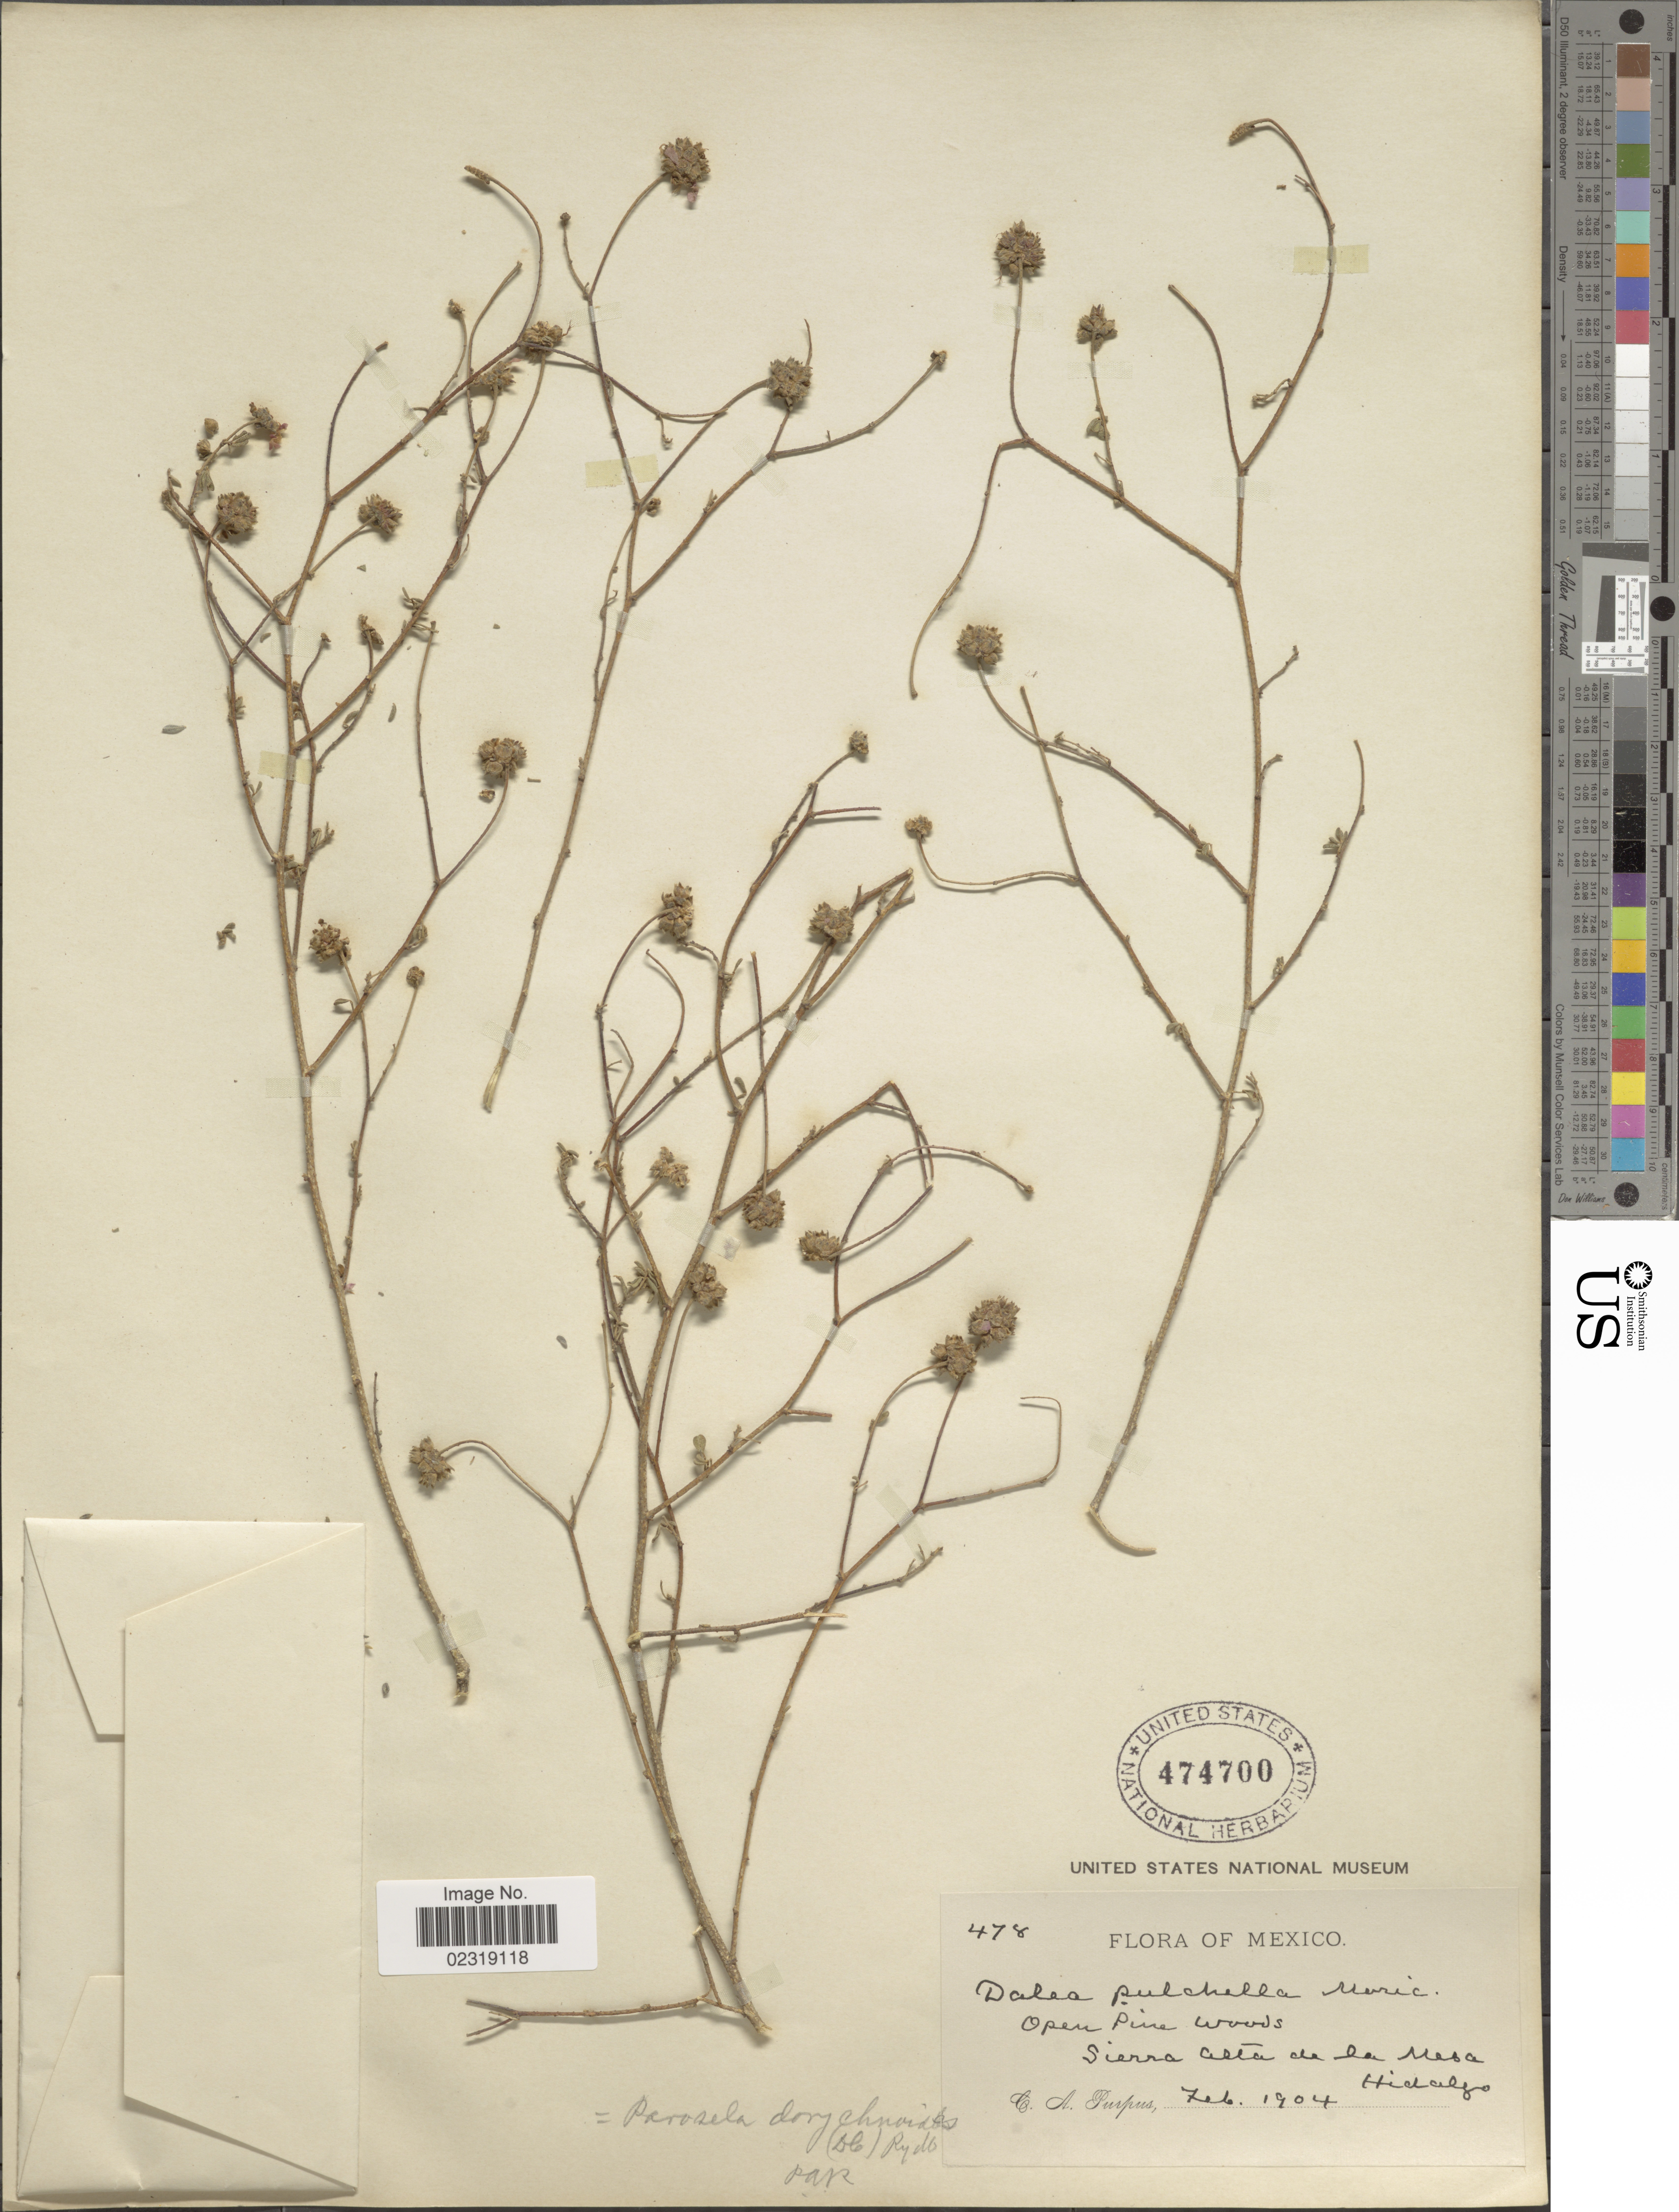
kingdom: Plantae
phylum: Tracheophyta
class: Magnoliopsida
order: Fabales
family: Fabaceae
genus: Dalea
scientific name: Dalea dorycnioides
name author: DC.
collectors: C. A. Purpus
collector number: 478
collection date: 1904-02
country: Mexico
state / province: Hidalgo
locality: Sierra Alta de la Mesa, Hidalgo.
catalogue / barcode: US 474700